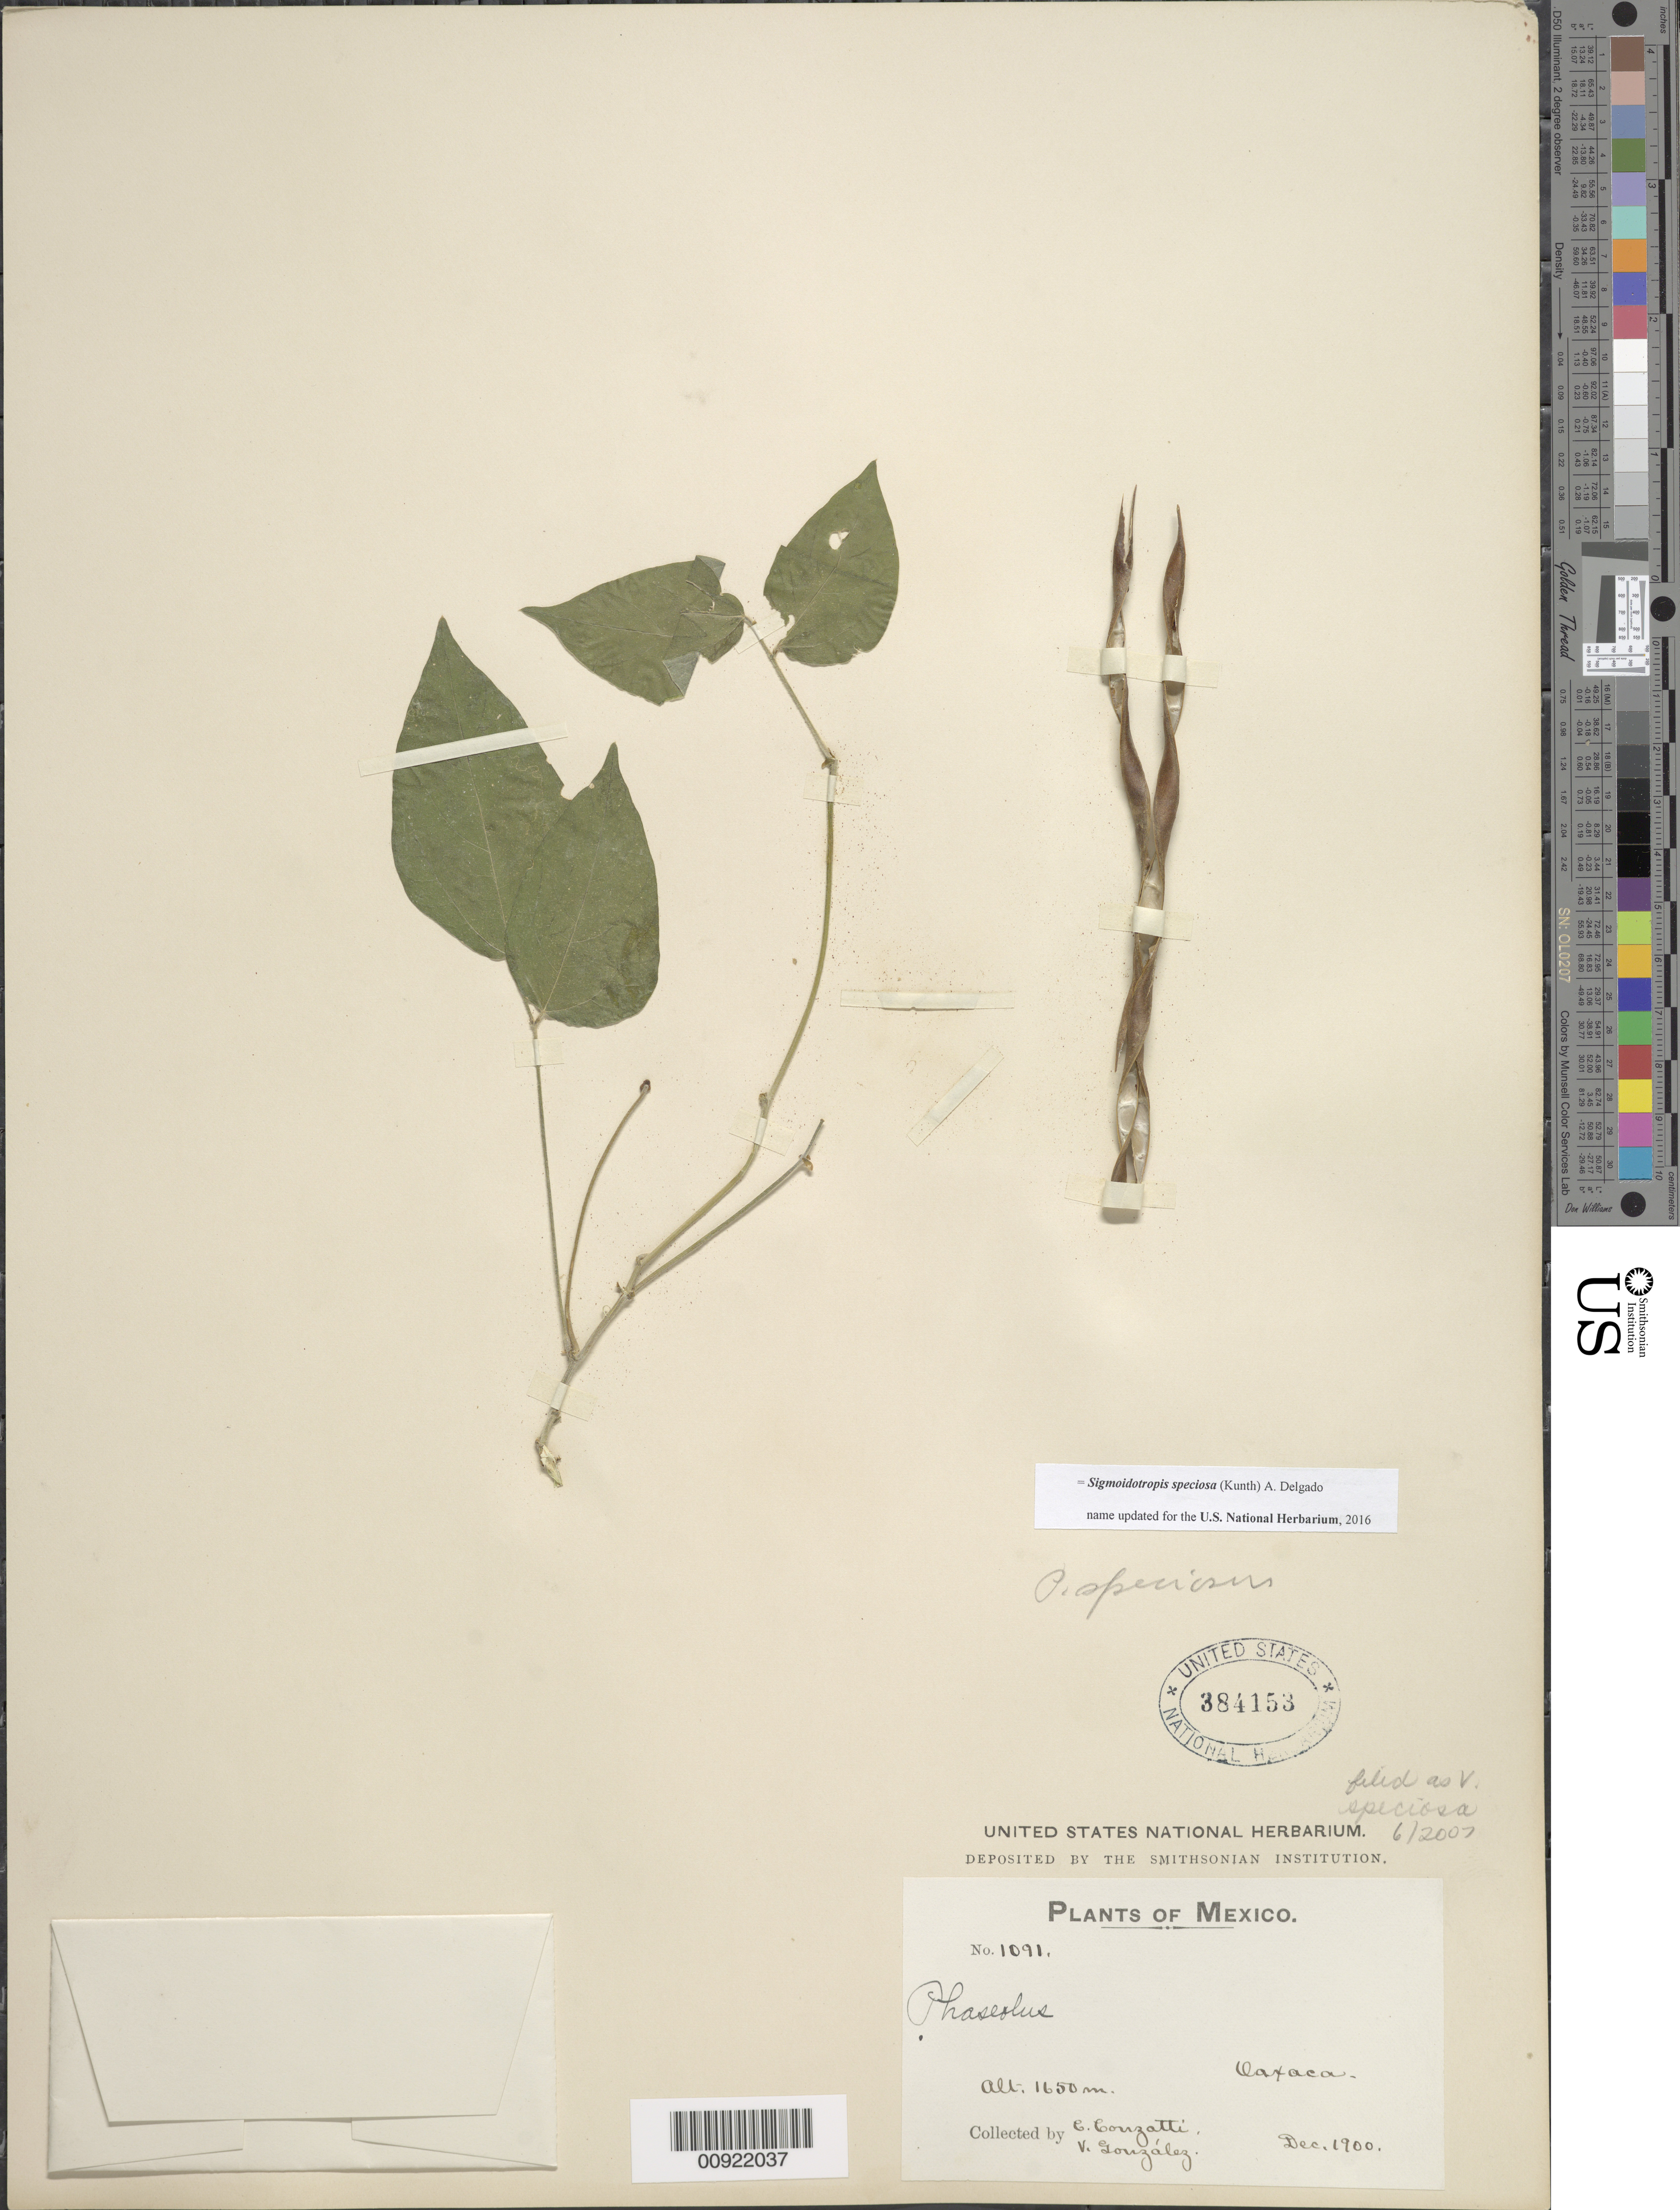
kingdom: Plantae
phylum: Tracheophyta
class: Magnoliopsida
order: Fabales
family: Fabaceae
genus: Sigmoidotropis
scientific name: Sigmoidotropis speciosa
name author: (Kunth) A. Delgado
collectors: C. Conzatti & V. Gonzalez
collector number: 1091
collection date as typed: Dec 1900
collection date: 1900-12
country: Mexico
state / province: Oaxaca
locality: Oaxaca.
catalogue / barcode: US 384153